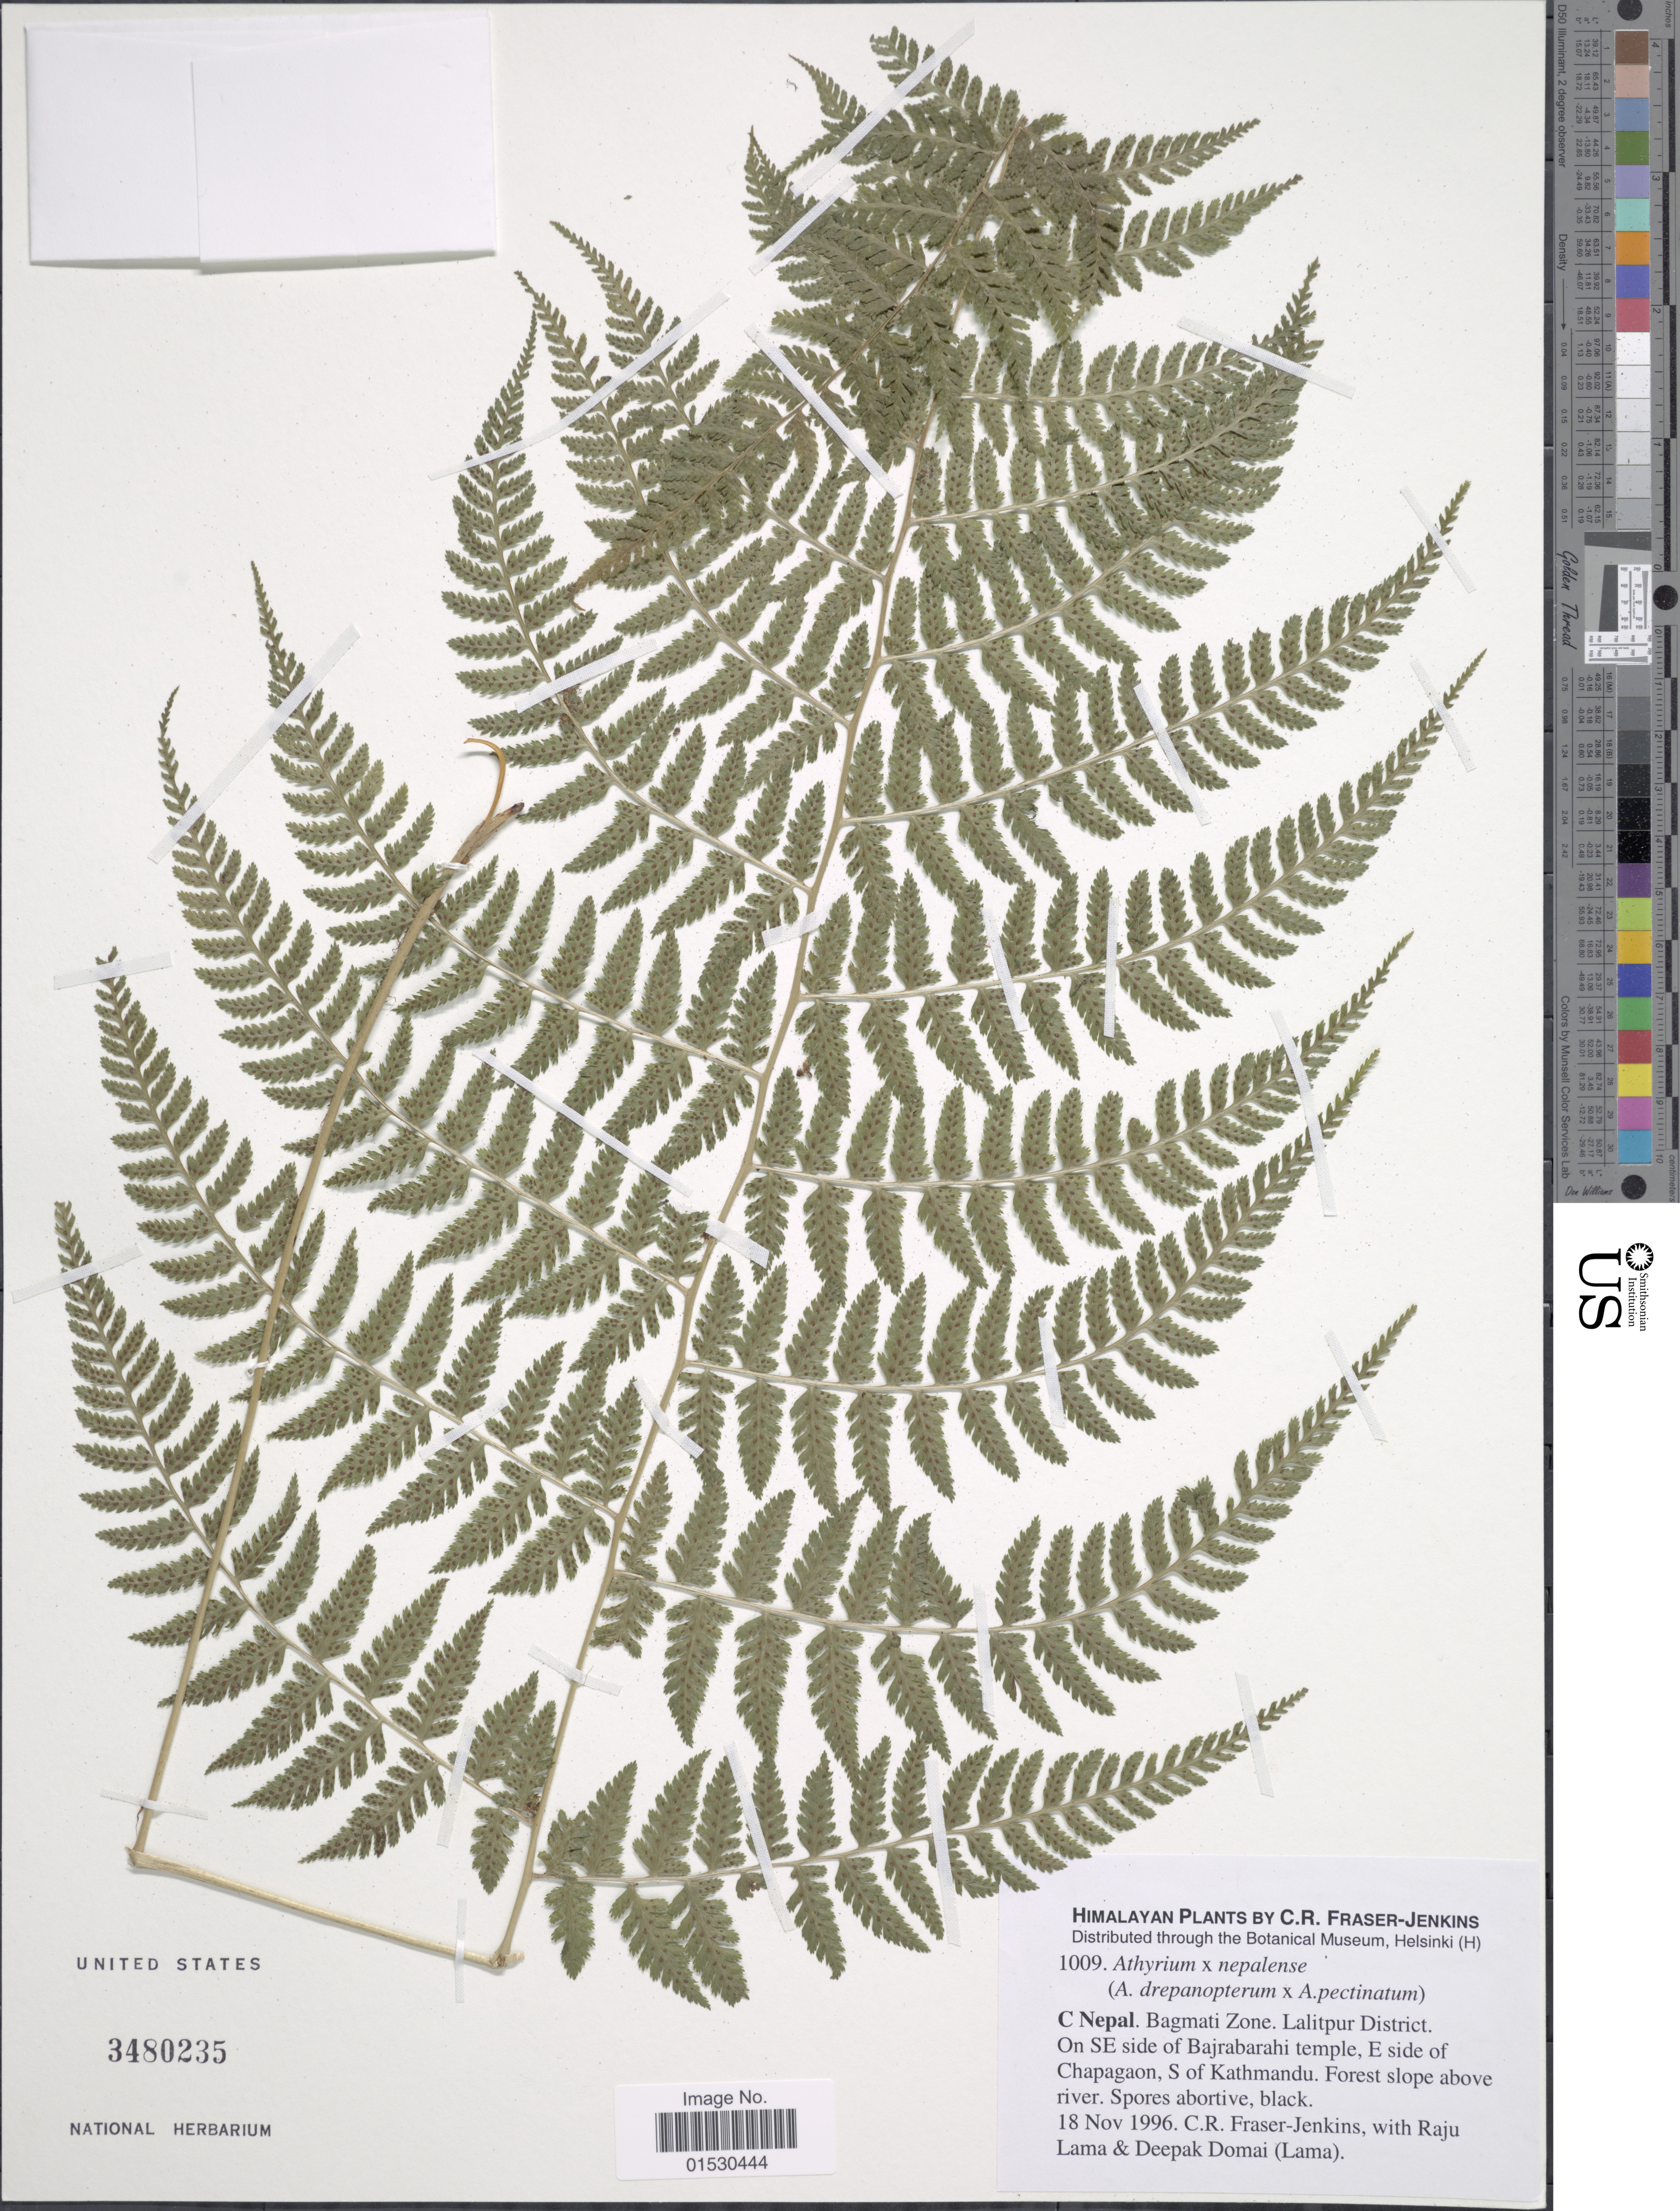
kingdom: Plantae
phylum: Tracheophyta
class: Polypodiopsida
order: Polypodiales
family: Athyriaceae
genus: Athyrium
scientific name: Athyrium x nepalense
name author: Fraser-Jenk.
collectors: C. R. Fraser-Jenkins, R. Lama & D. Domai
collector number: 1009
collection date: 1996-11-18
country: Nepal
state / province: Bagmati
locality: C Nepal. Bagmati Zone. Lalitpur District. On SE side of Bajrabarahi temple, E side of Chapagaon, S of Kathmandu. Forest slope above river.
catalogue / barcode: US 3480235